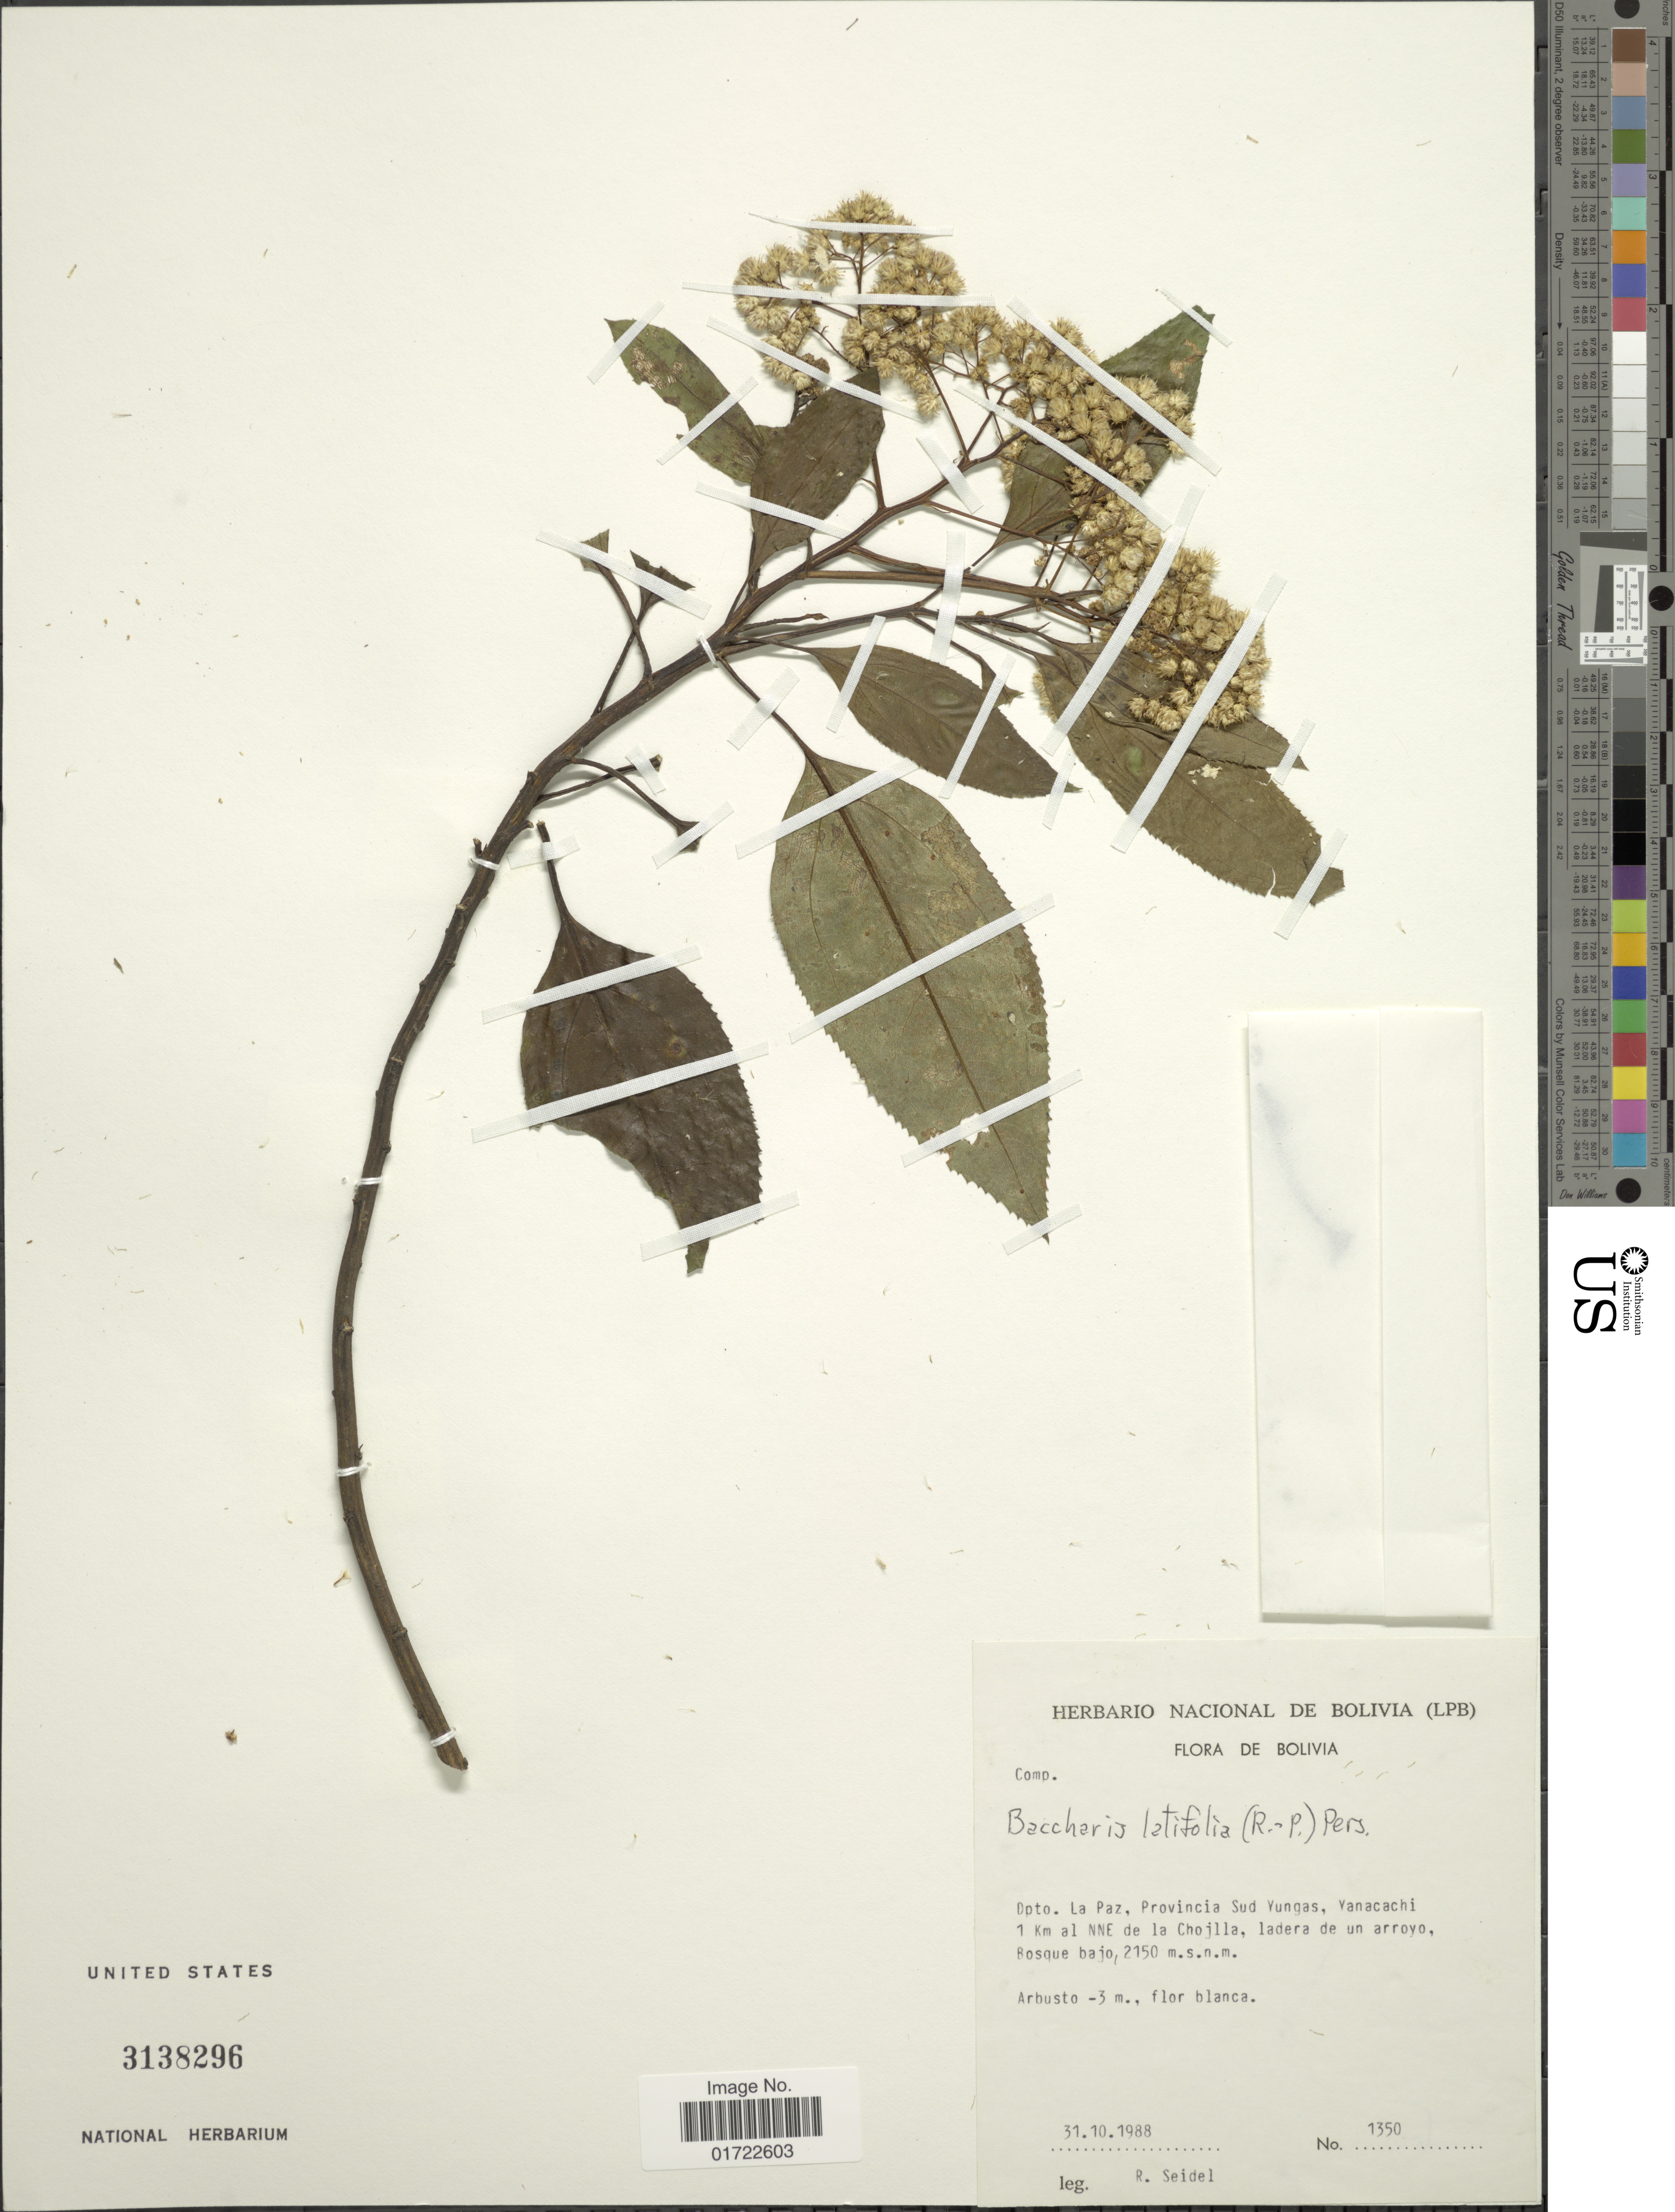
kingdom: Plantae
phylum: Tracheophyta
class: Magnoliopsida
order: Asterales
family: Asteraceae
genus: Baccharis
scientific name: Baccharis latifolia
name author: (Ruiz & Pav.) Pers.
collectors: R. Seidel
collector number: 1350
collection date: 1988-10-31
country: Bolivia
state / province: La Paz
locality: Provincia Sud Yungas, Yanacachi 1 km al NNE de la Chojlla, ladera de un arroyo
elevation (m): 2150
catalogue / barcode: US 3138296